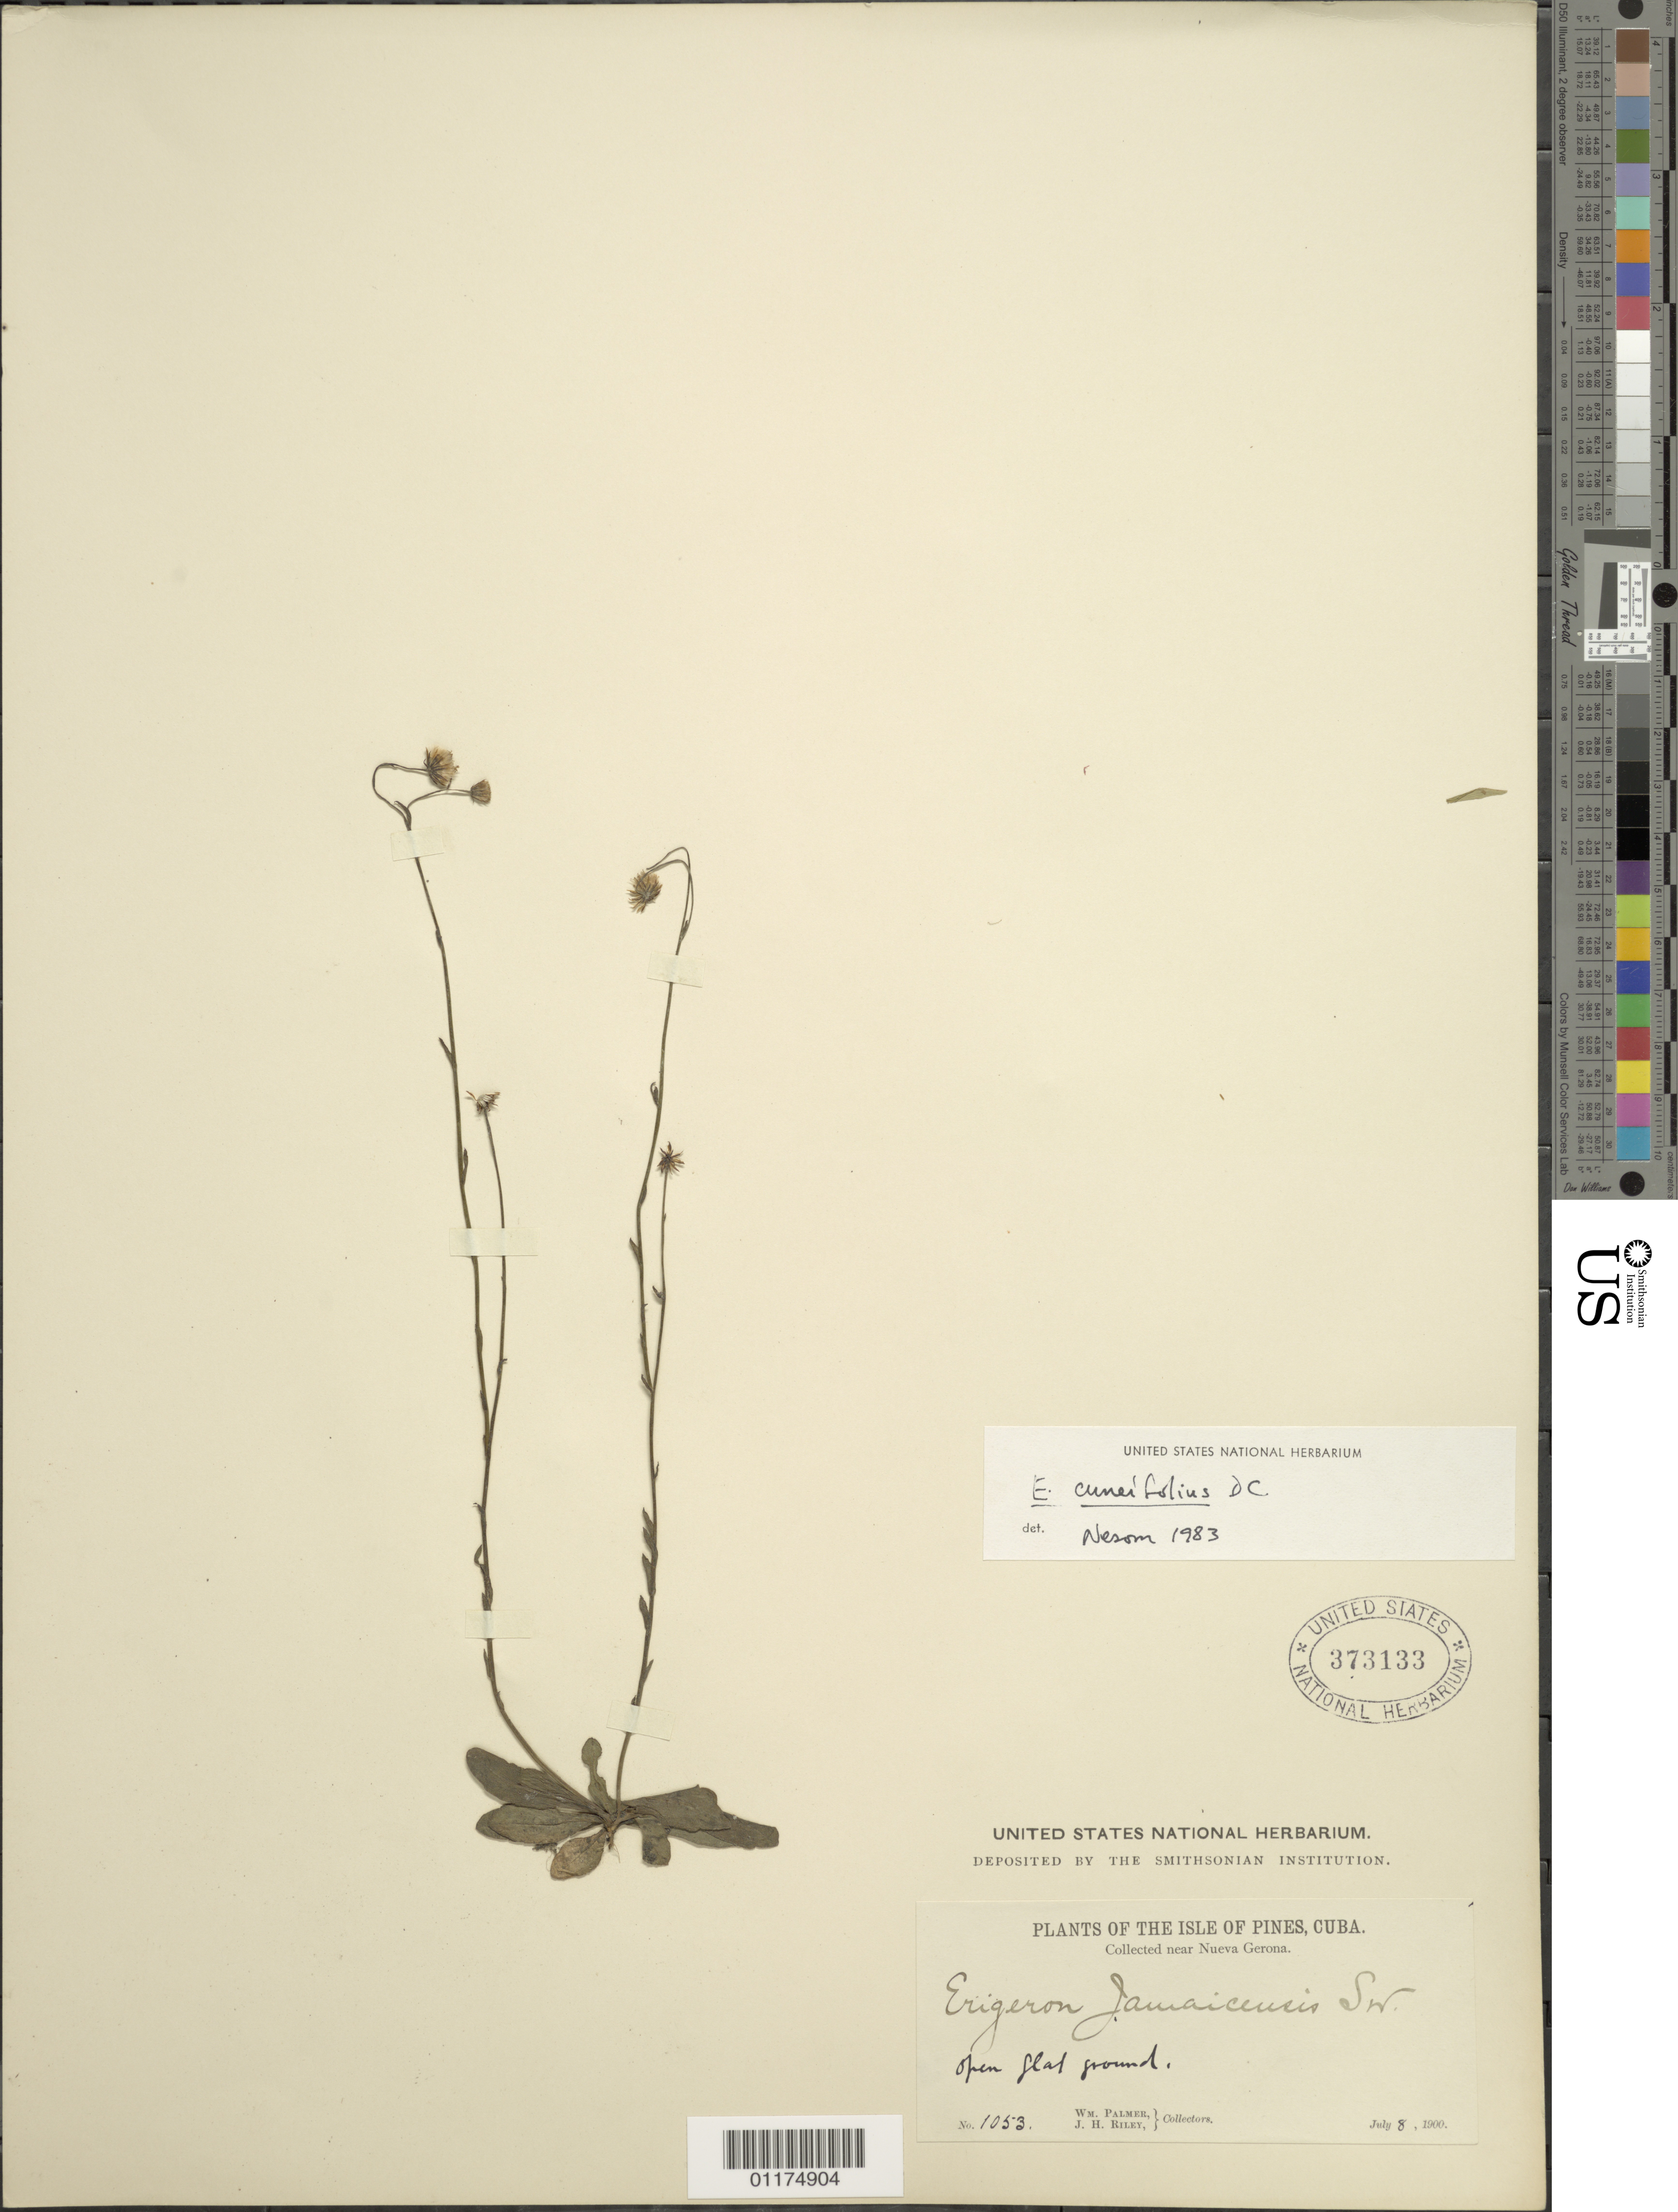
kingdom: Plantae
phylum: Tracheophyta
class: Magnoliopsida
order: Asterales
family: Asteraceae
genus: Erigeron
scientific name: Erigeron cuneifolius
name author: DC.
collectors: W. Palmer & J. H. Riley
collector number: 1053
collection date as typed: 08 Jul 1900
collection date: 1900-07-08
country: Cuba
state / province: Isla de la Juventud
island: Isla de la Juventud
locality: near Nueva Gerona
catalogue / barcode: US 373133